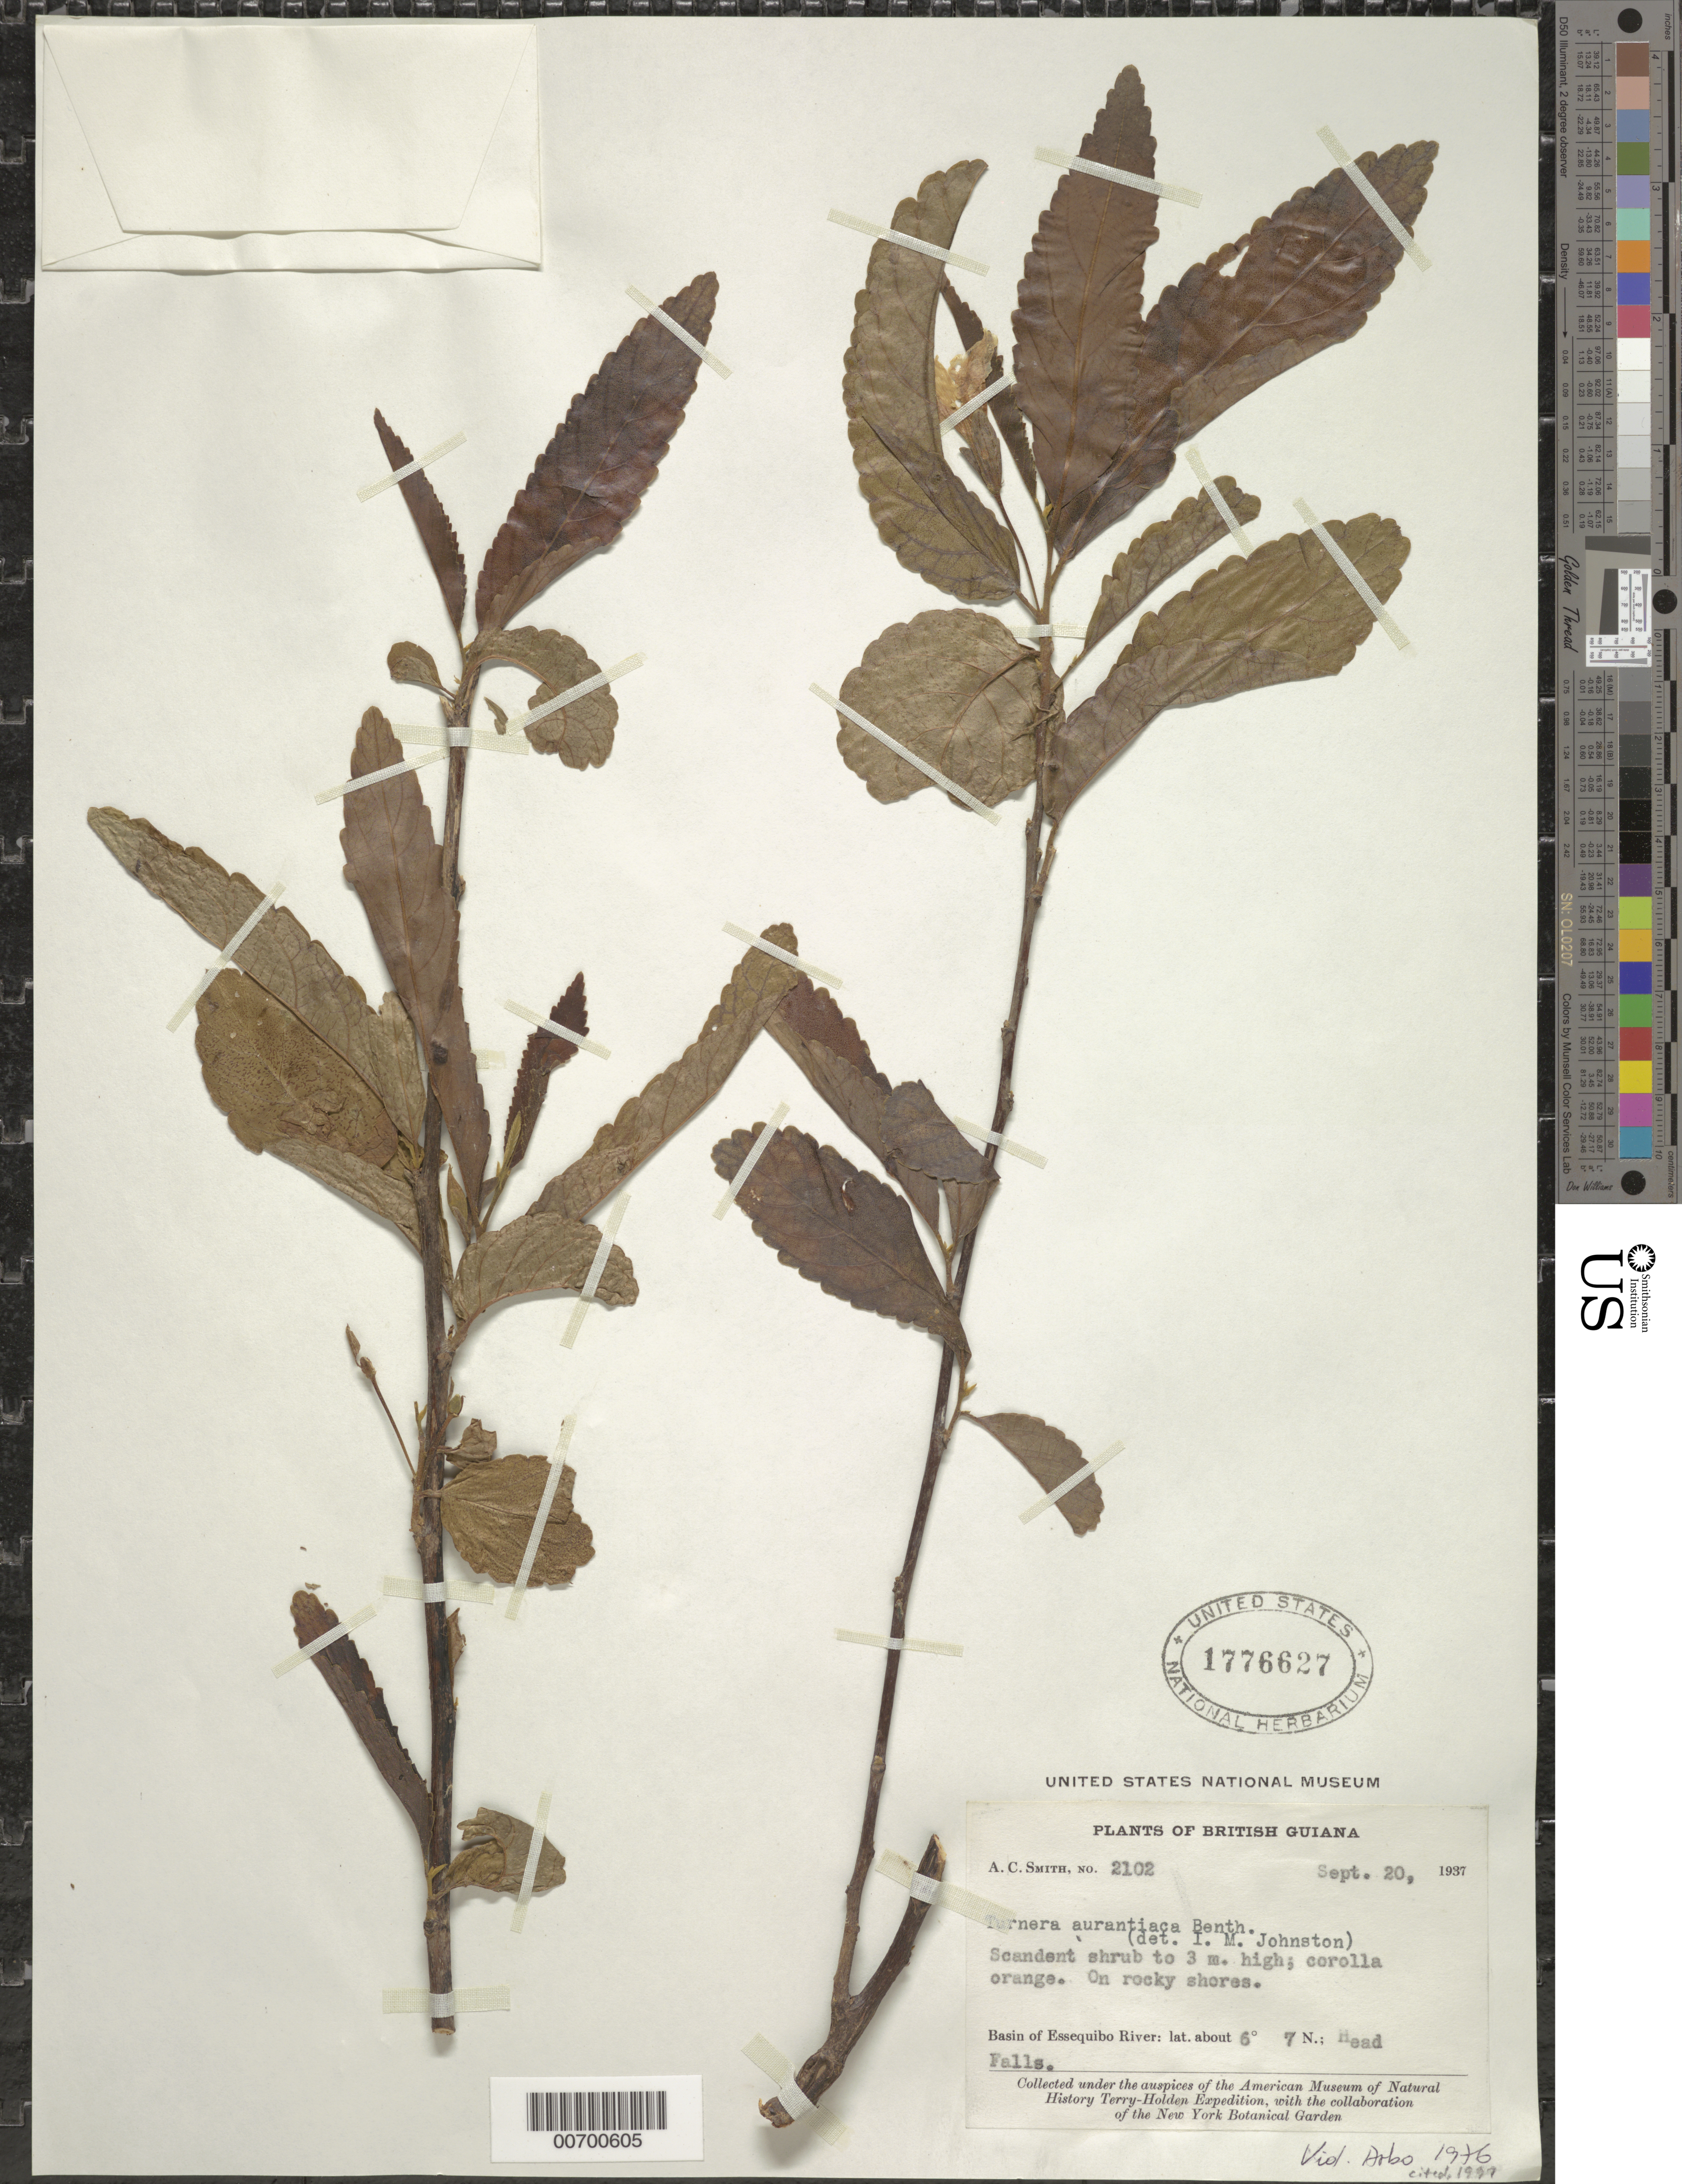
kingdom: Plantae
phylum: Tracheophyta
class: Magnoliopsida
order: Malpighiales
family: Turneraceae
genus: Turnera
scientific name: Turnera aurantiaca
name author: Benth.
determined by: Johnston, I. M.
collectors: A. C. Smith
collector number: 2102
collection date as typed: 20-Sep-37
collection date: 1937-09-20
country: Guyana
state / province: Cuyuni-Mazaruni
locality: Head Falls, Essequibo River basin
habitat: Rocky shores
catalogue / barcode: US 1776627